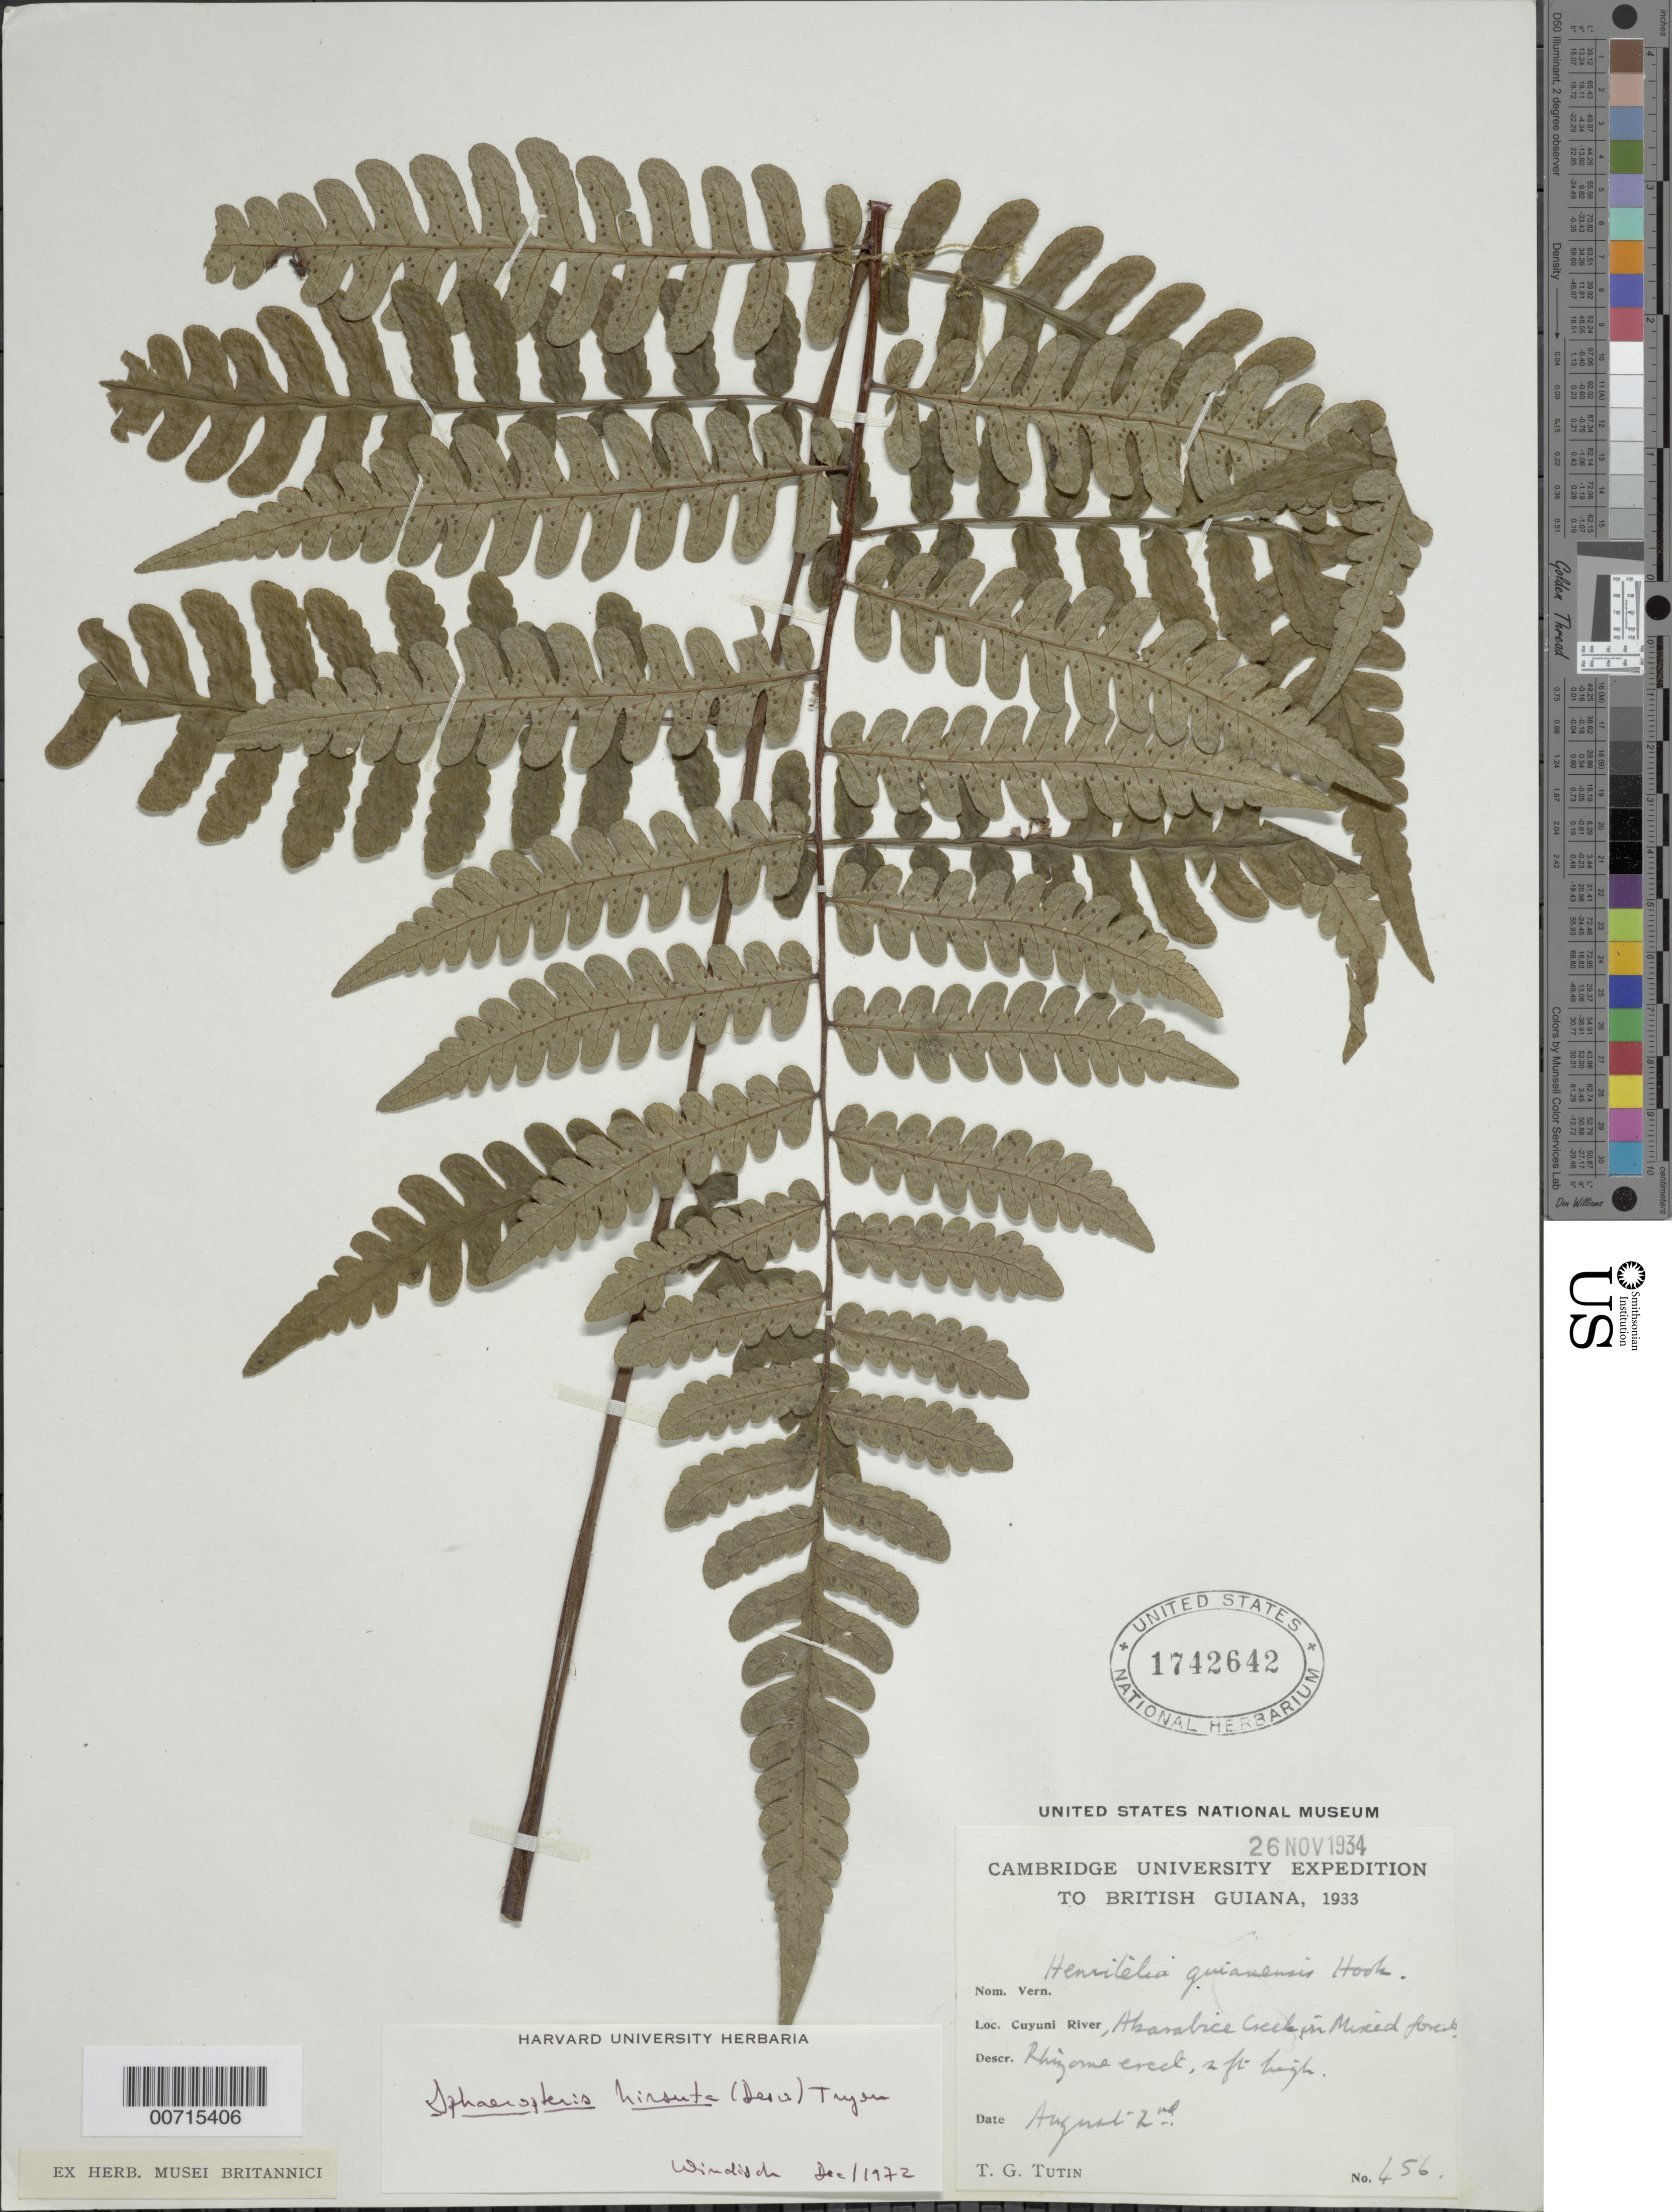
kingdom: Plantae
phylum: Tracheophyta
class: Polypodiopsida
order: Cyatheales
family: Cyatheaceae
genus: Cyathea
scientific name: Cyathea surinamensis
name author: (Miq.) Domin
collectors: T. G. Tutin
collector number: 456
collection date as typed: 2-Aug-33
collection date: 1933-08-02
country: Guyana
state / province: Cuyuni-Mazaruni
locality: Akarabice Creek, Cuyuni R.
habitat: Mixed forest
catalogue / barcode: US 1742642